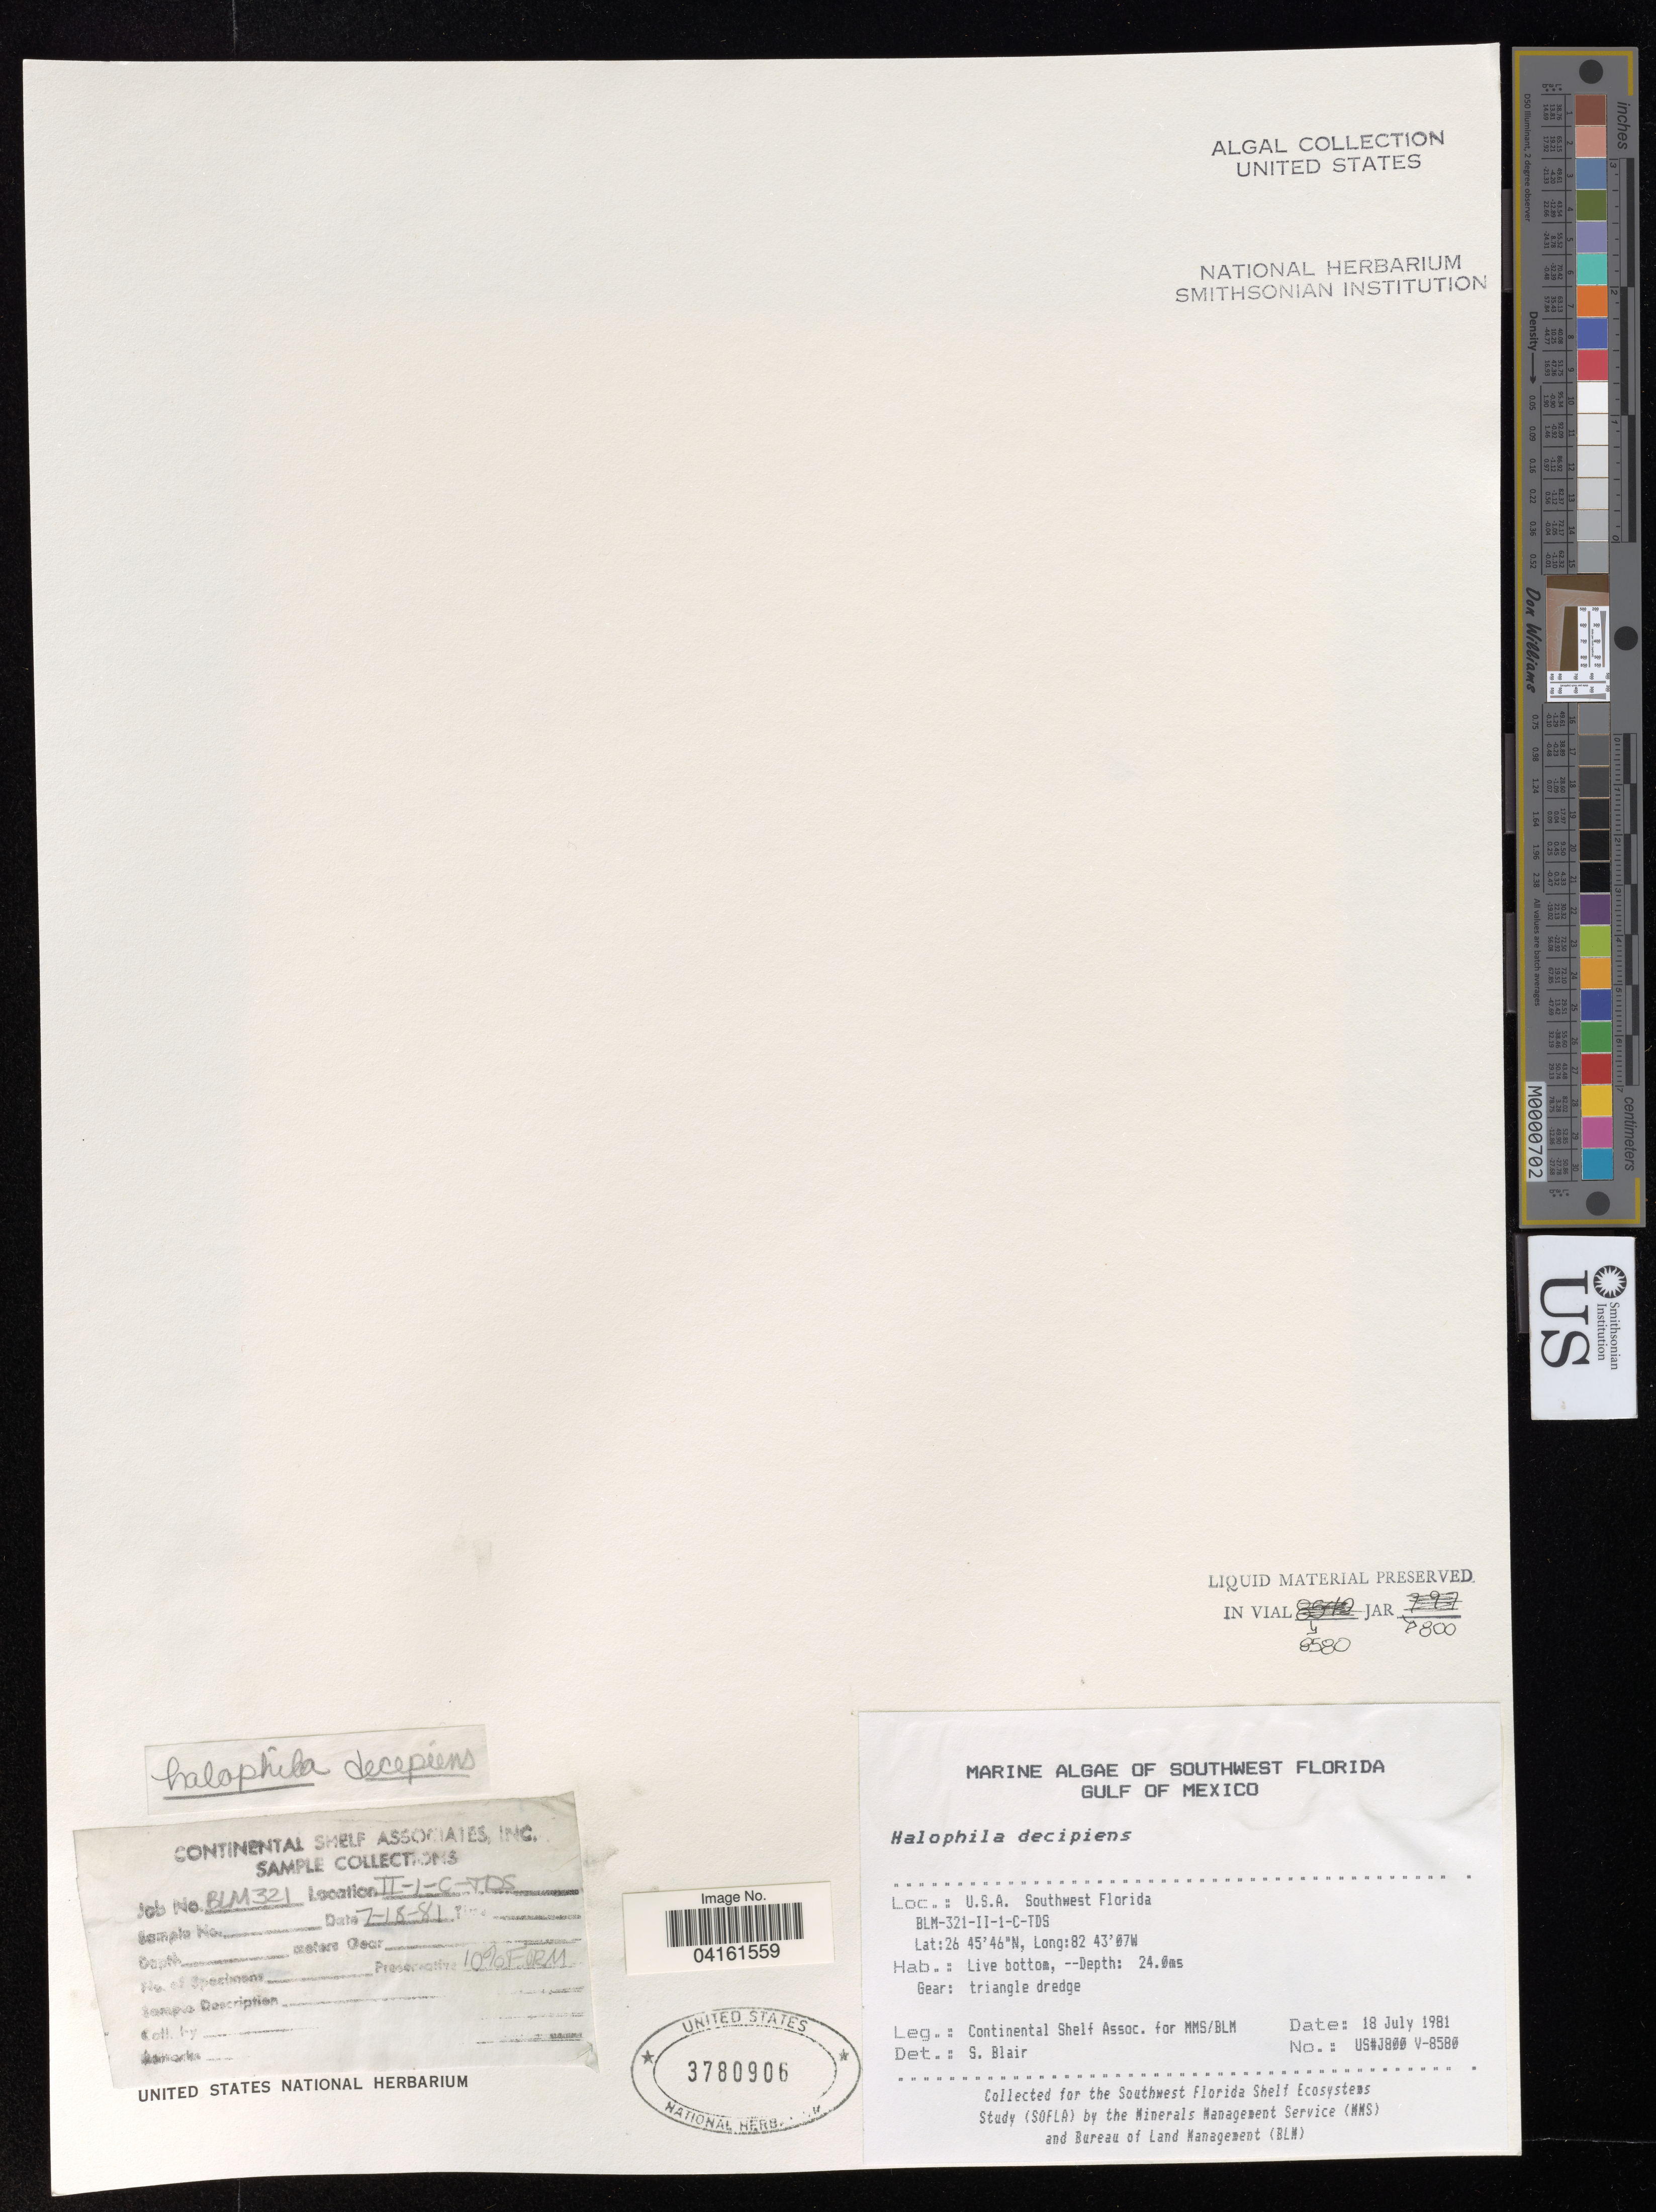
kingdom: Plantae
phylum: Tracheophyta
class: Liliopsida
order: Alismatales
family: Hydrocharitaceae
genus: Halophila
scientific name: Halophila decipiens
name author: Ostenf.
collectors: Continental Shelf Associates for the MMS/BLM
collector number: US#1800 V-8580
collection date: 1981-07-18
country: United States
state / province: Florida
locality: Southwest Florida. Gulf of Mexico. BLM-321-II-1-C-TDS.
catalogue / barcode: US 3780906